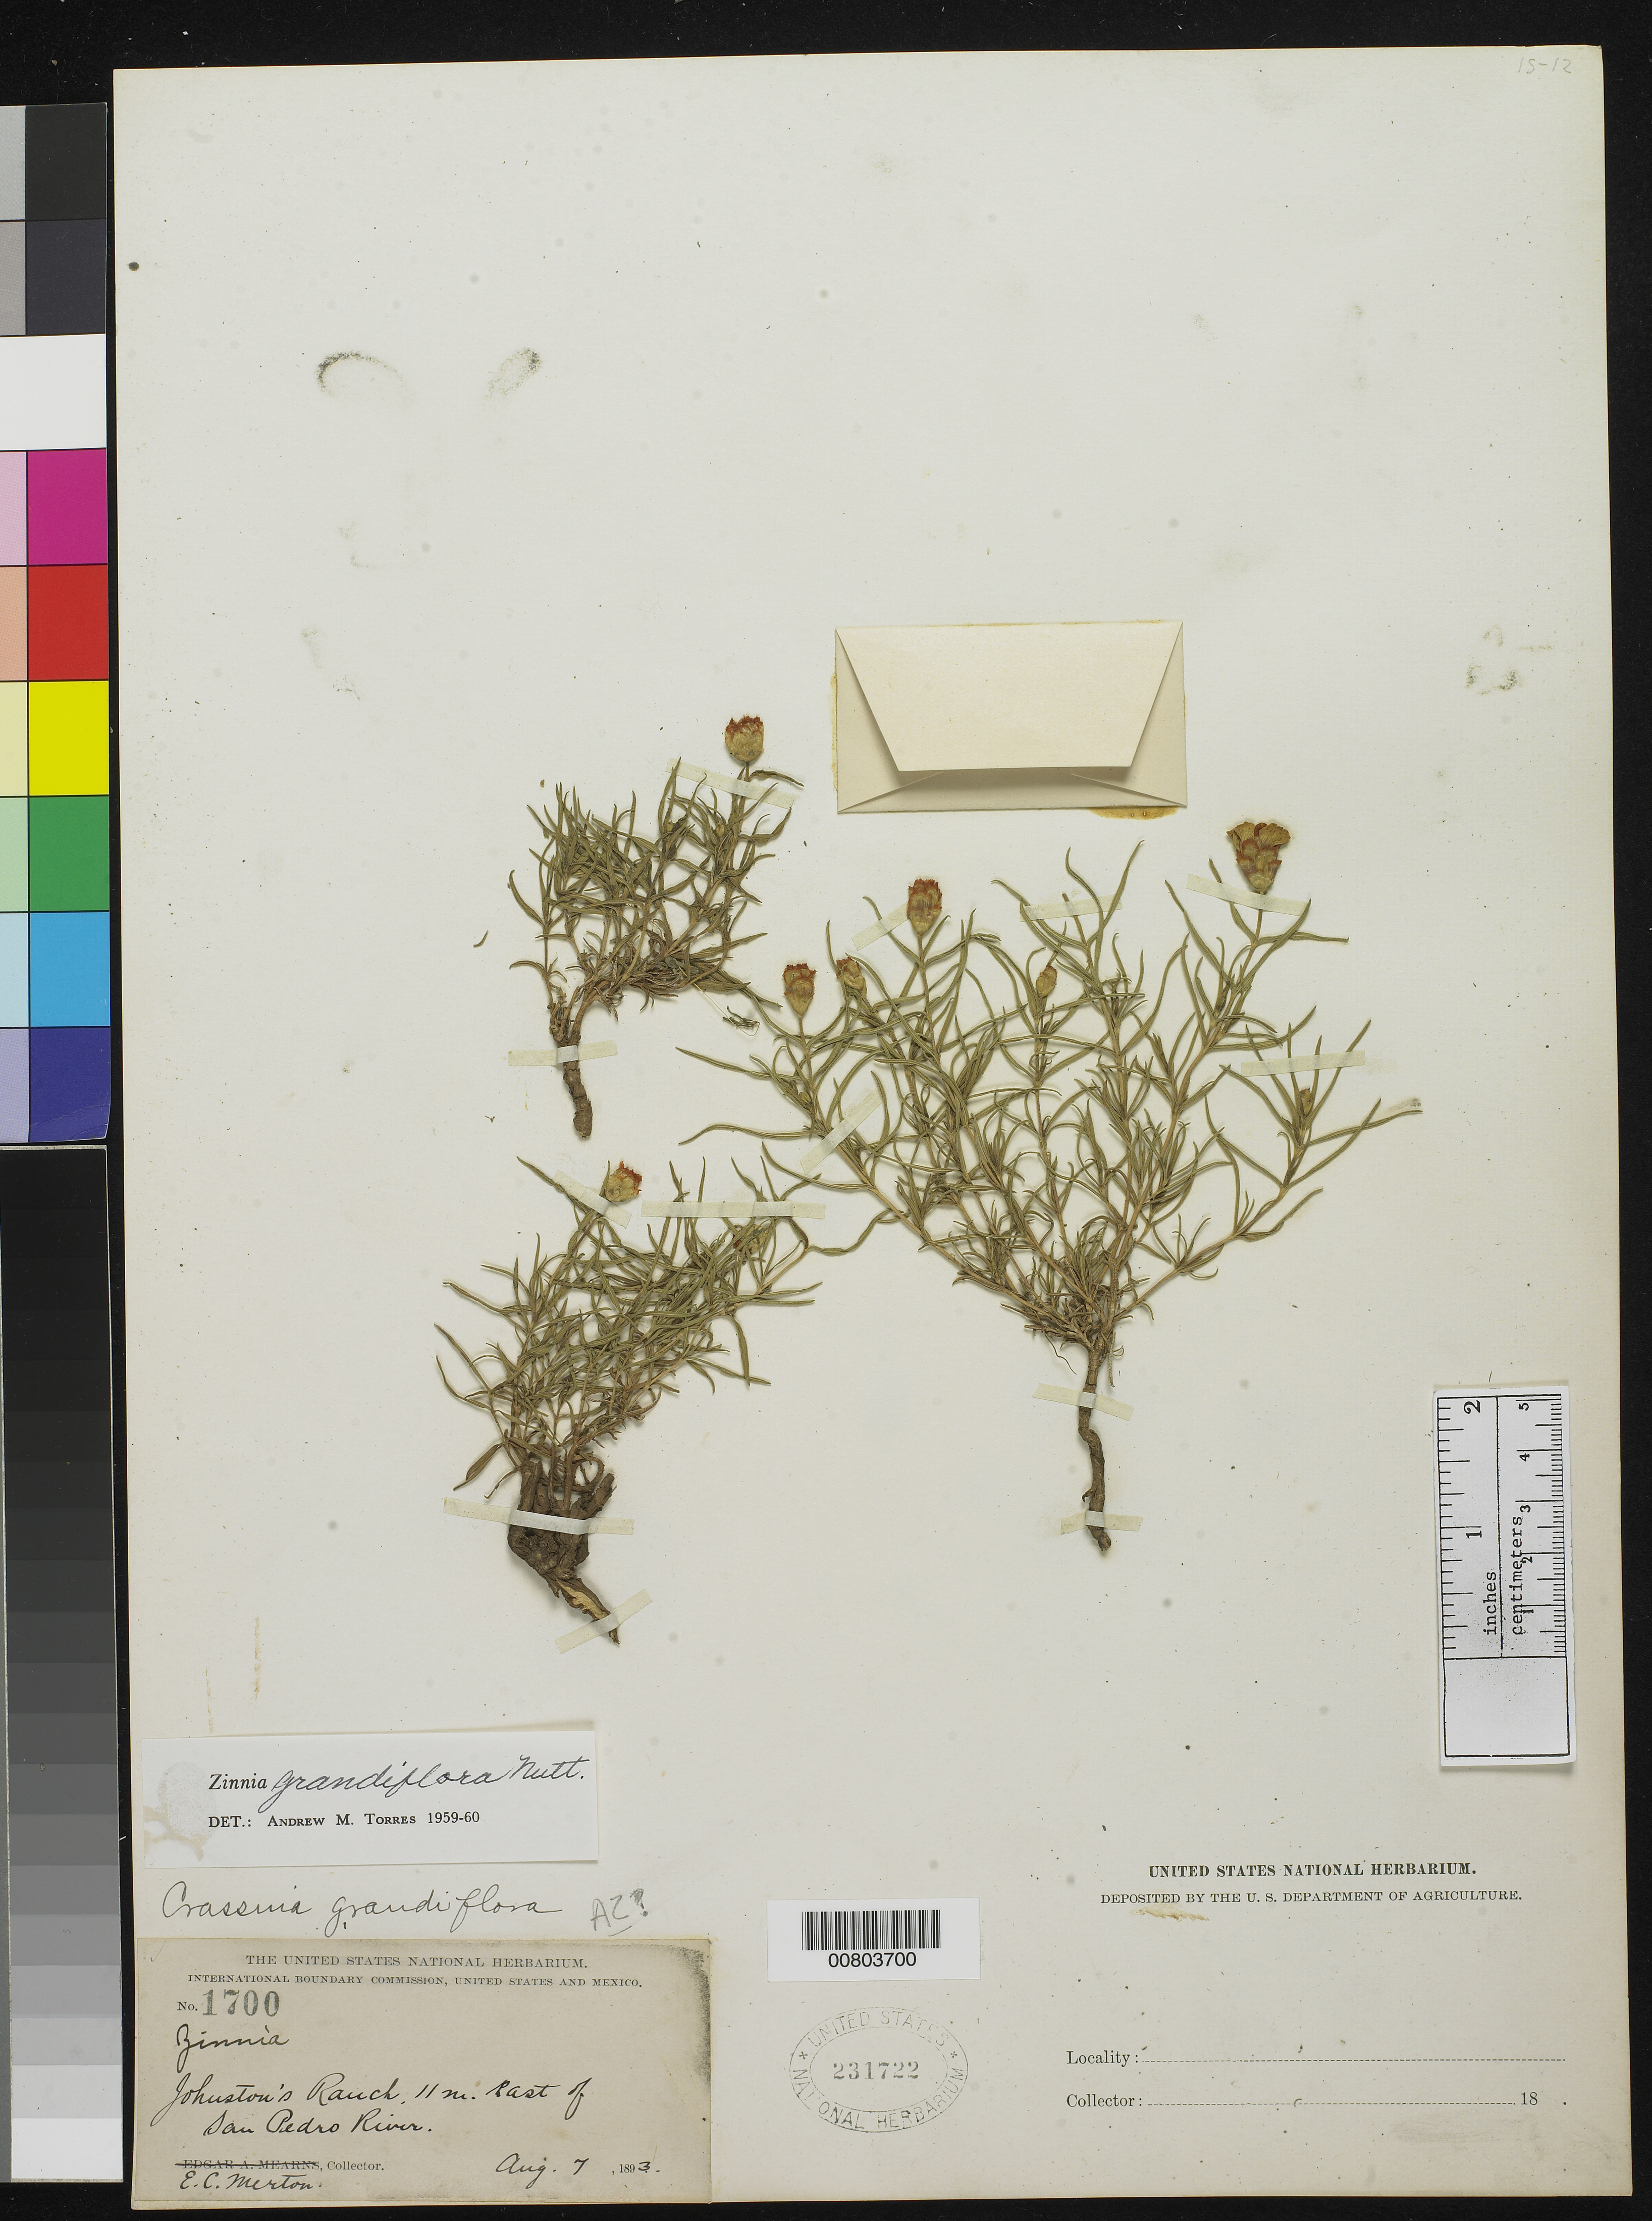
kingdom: Plantae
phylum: Tracheophyta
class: Magnoliopsida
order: Asterales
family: Asteraceae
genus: Zinnia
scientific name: Zinnia grandiflora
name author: Nutt.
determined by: Torres, A. M.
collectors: E. Merton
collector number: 1700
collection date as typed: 07 Aug 1893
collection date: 1893-08-07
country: United States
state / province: Arizona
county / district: Cochise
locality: Johnston's Ranch, 11 mi. E of San Pedro River.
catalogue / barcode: US 231722